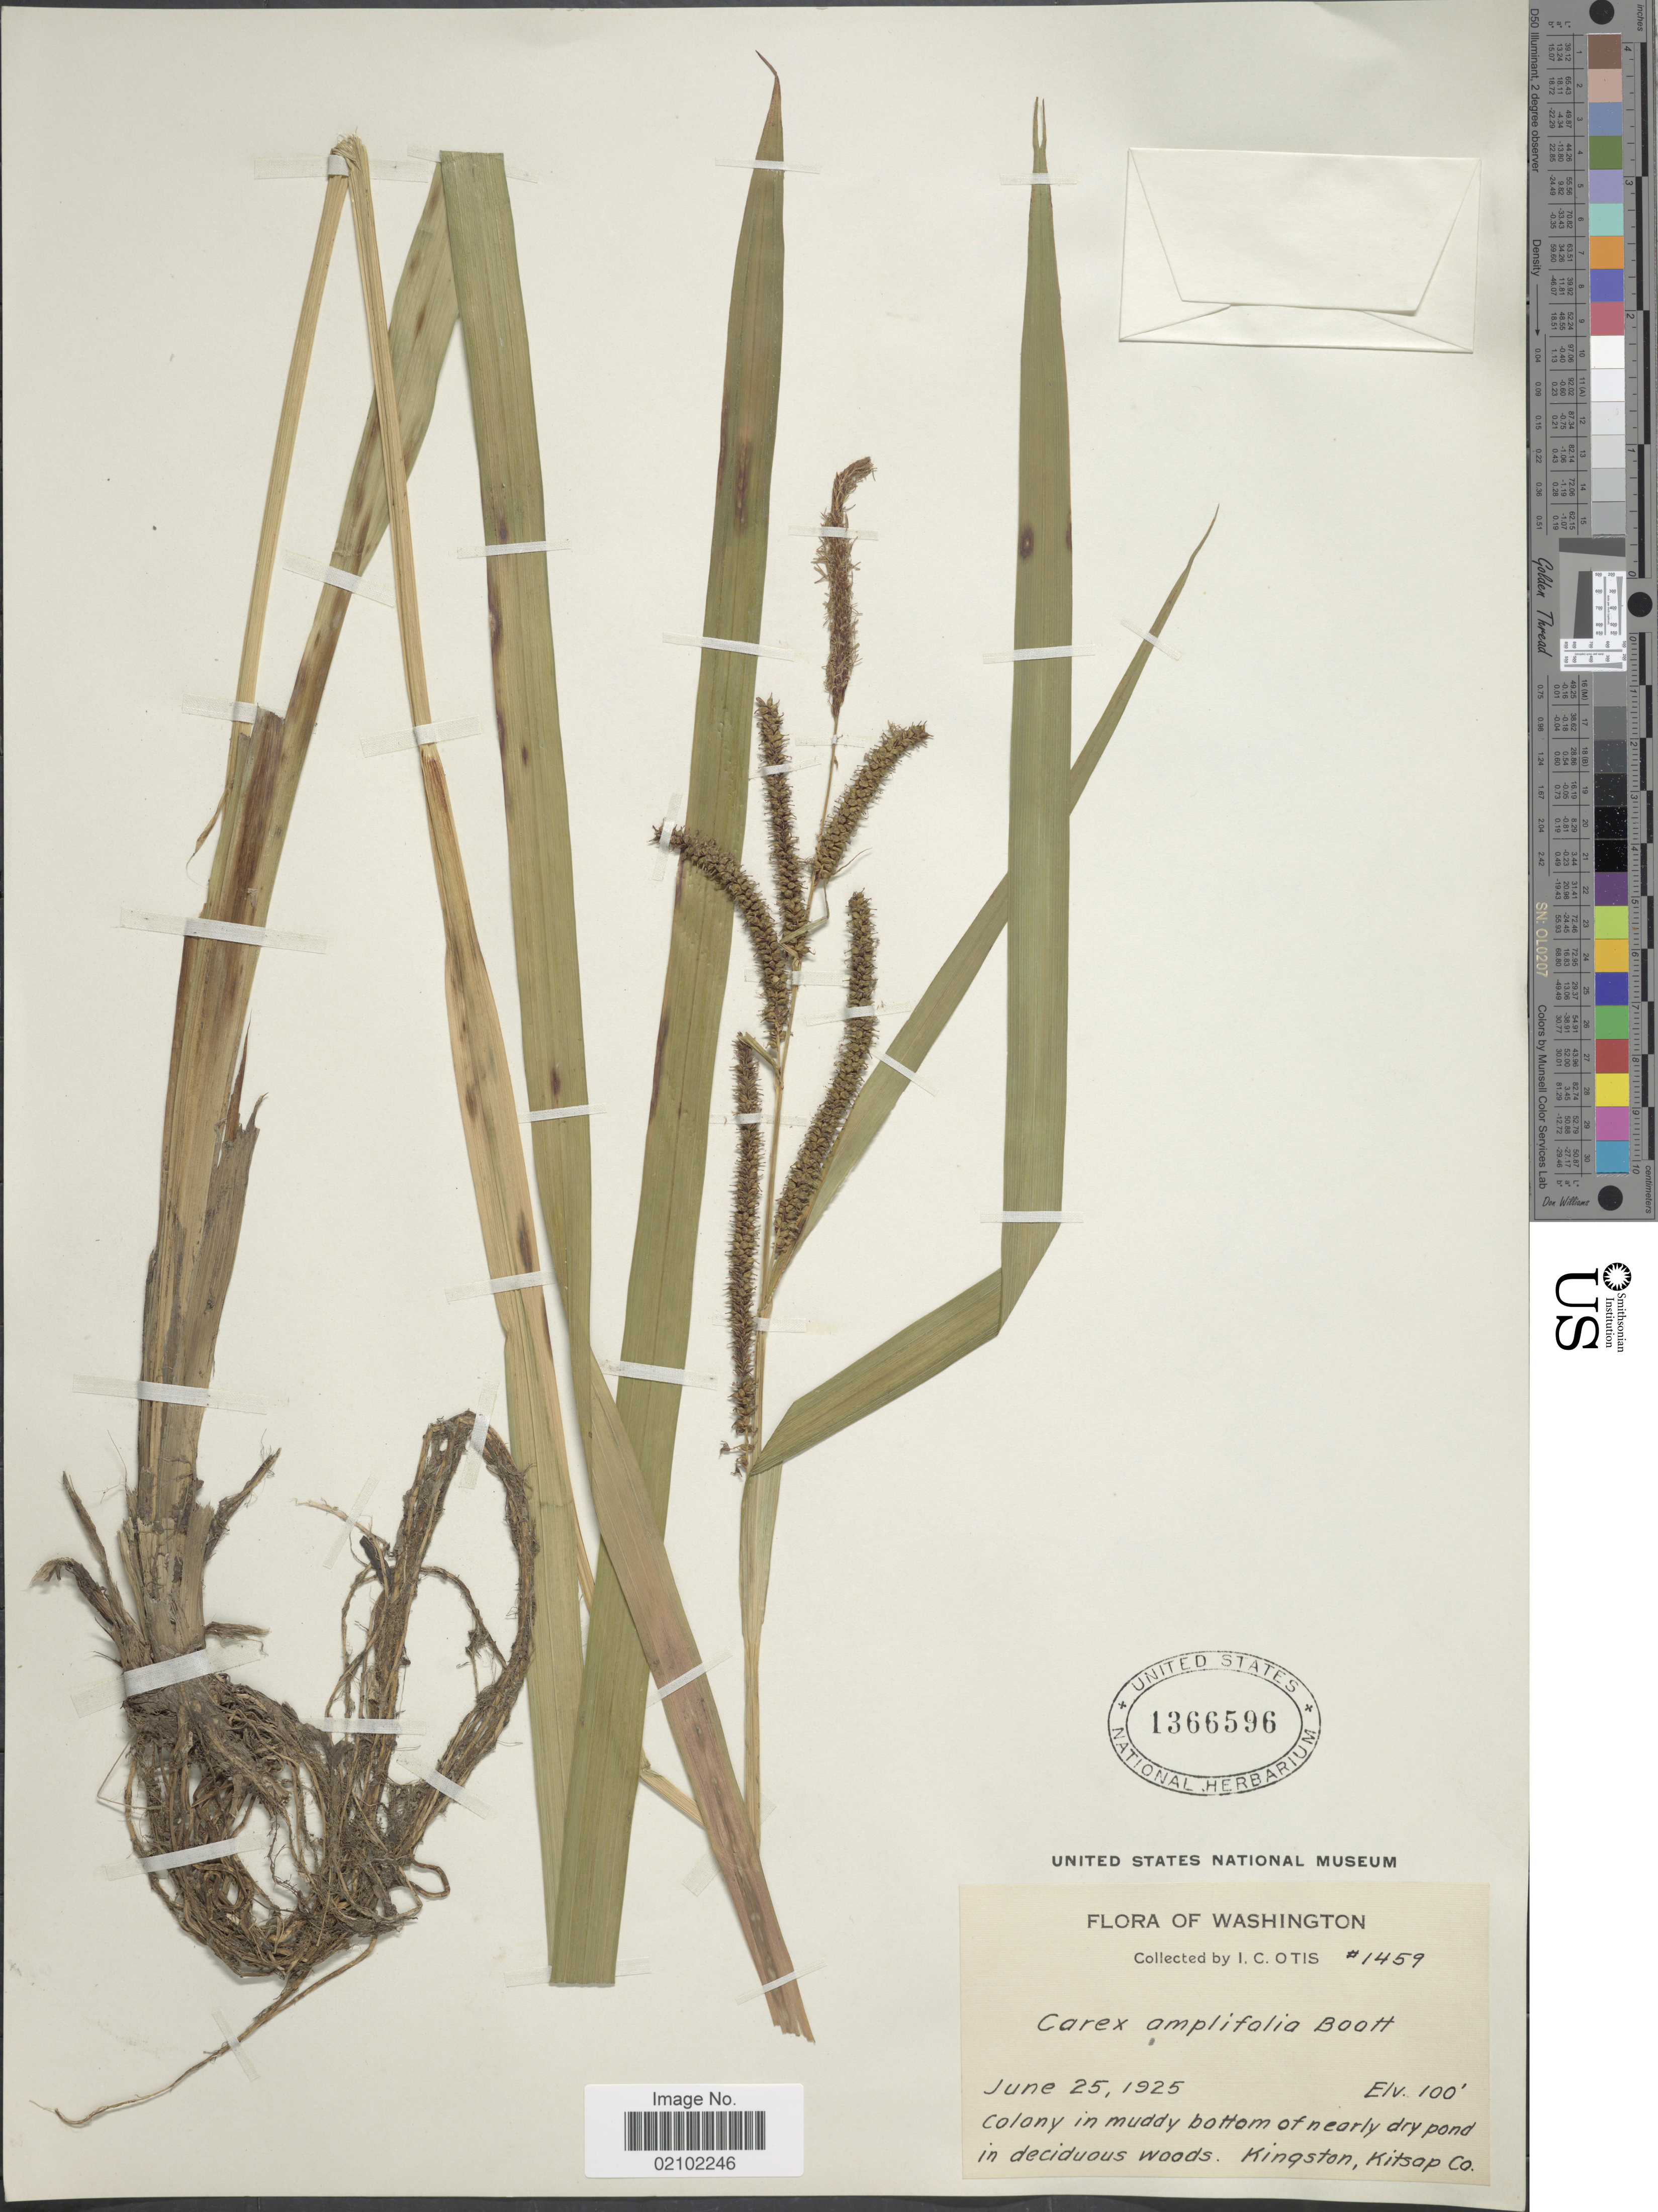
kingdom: Plantae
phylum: Tracheophyta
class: Liliopsida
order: Poales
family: Cyperaceae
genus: Carex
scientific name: Carex amplifolia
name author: Boott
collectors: I. C. Otis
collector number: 1459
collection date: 1925-06-25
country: United States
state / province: Washington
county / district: Kitsap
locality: Kingston, Kitsap Co.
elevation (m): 30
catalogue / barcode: US 1366596